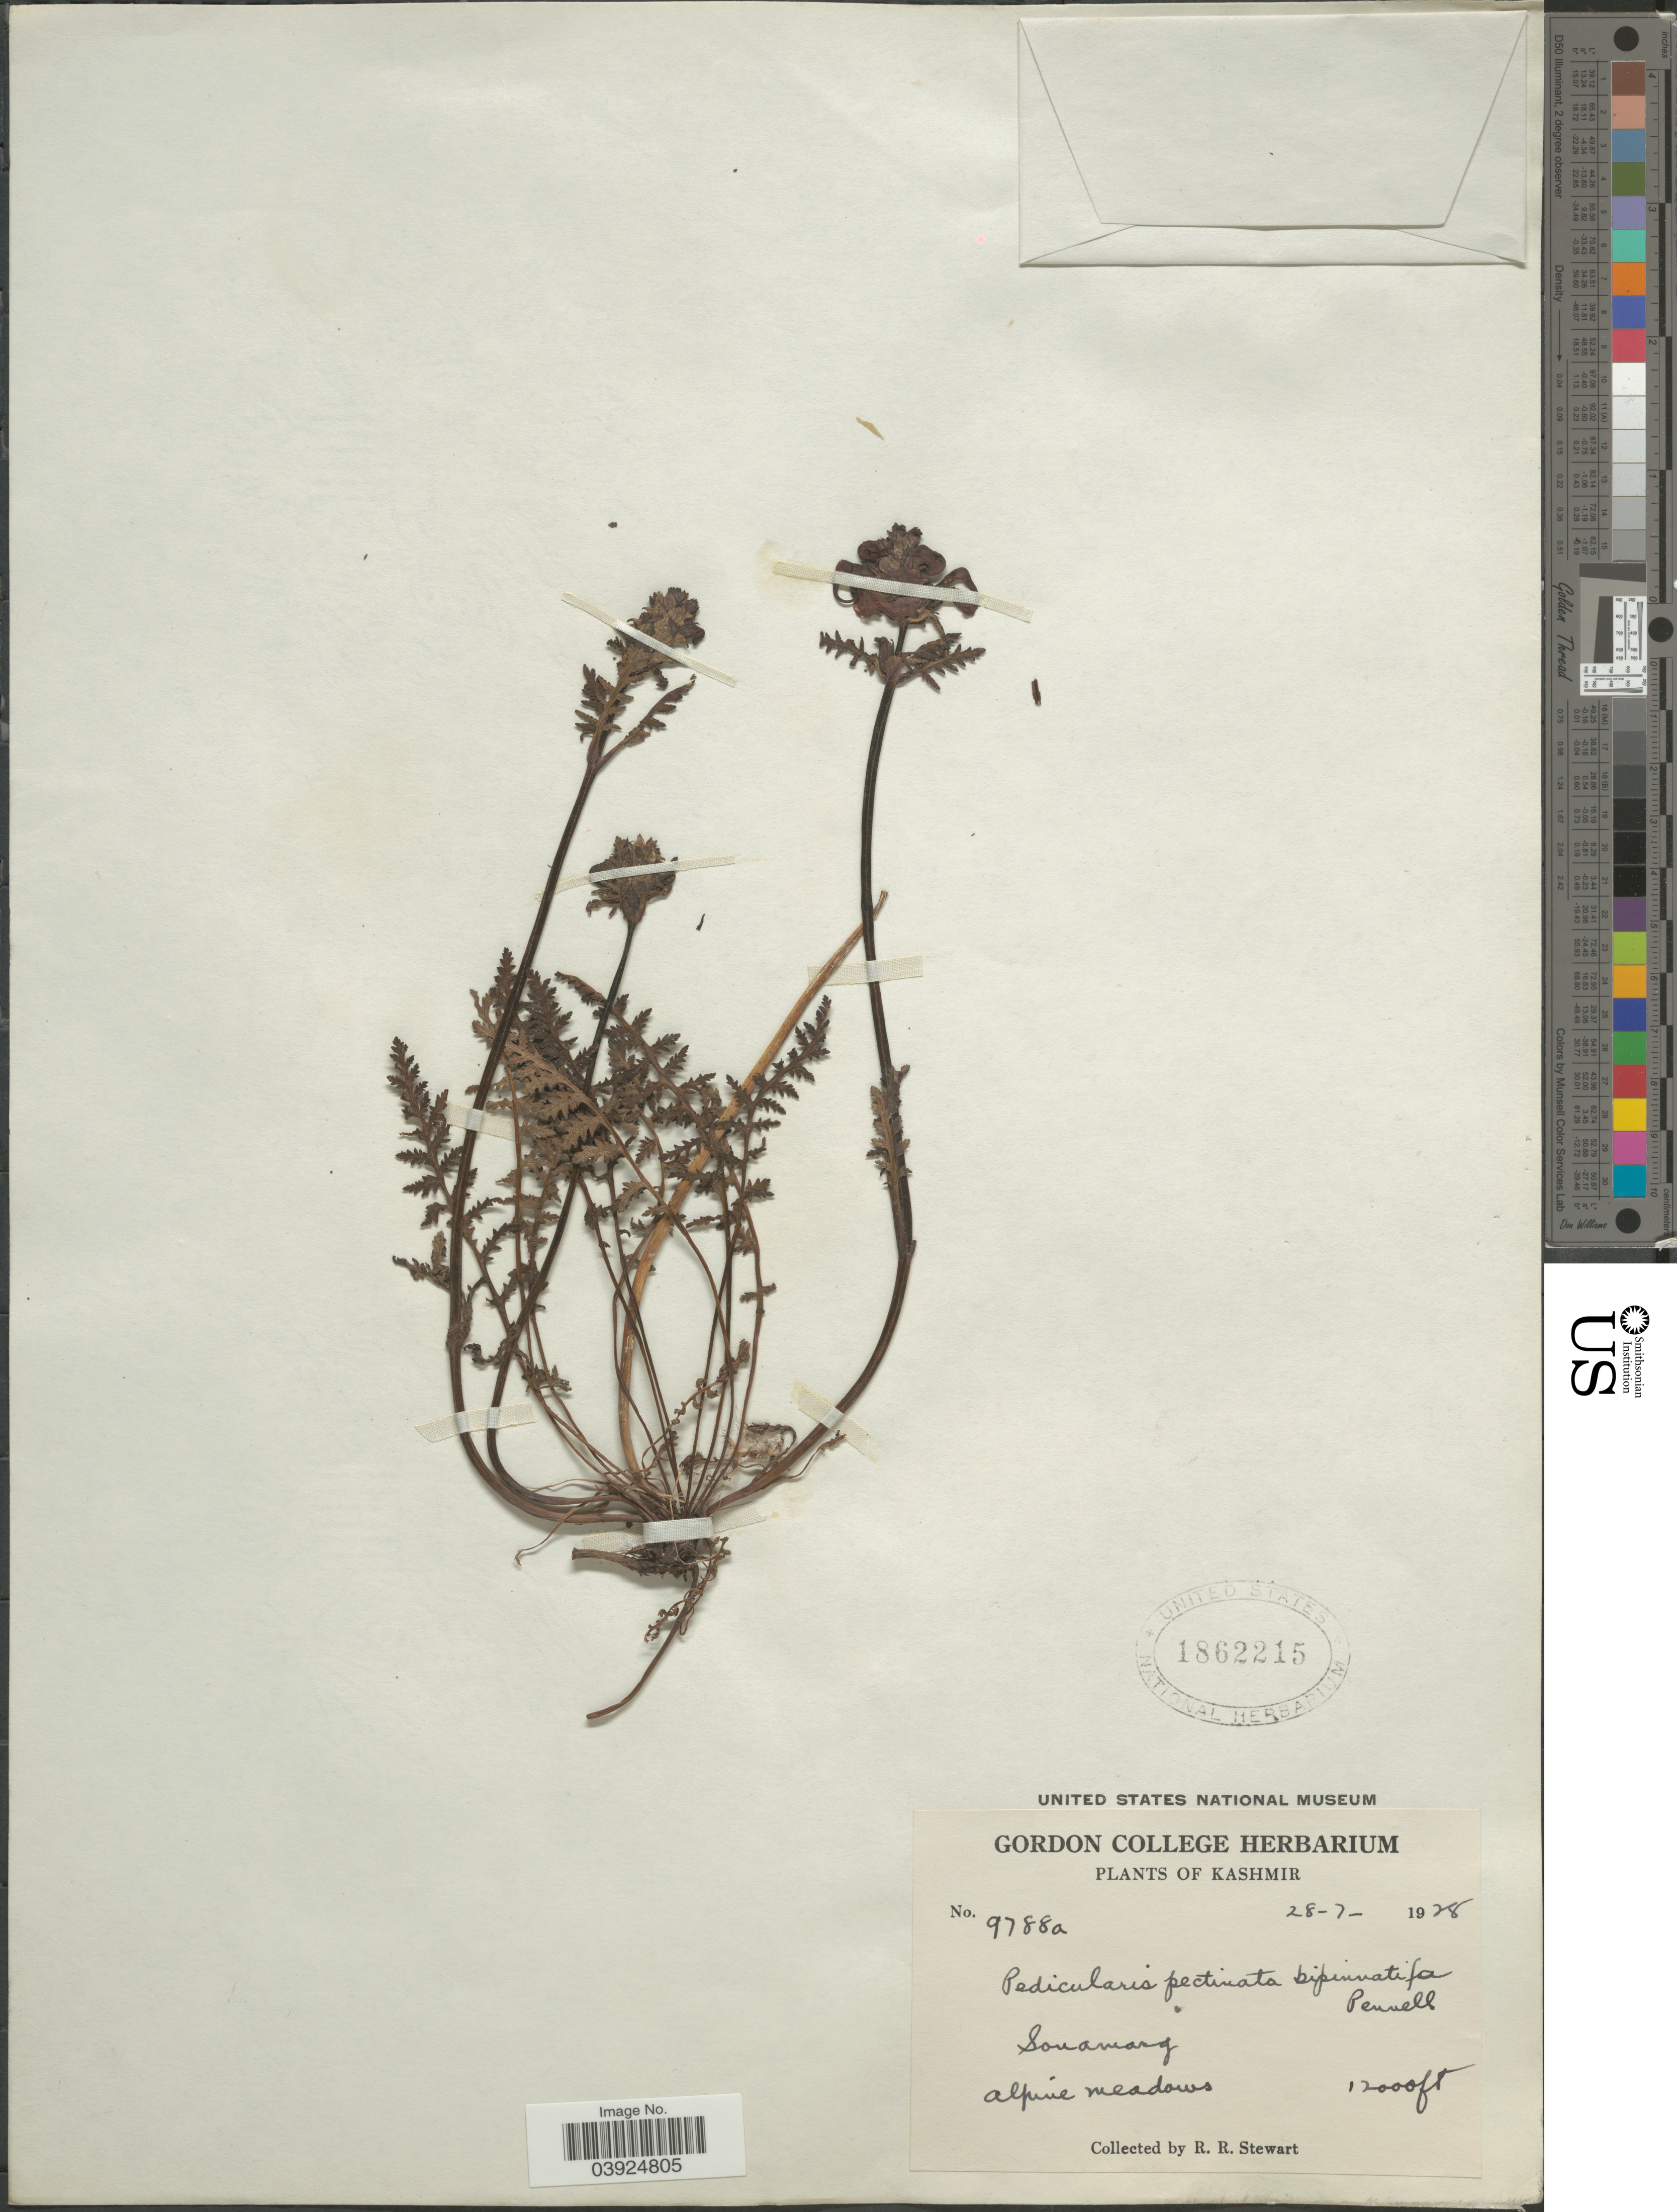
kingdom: Plantae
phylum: Tracheophyta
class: Magnoliopsida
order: Lamiales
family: Orobanchaceae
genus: Pedicularis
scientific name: Pedicularis pectinata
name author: Wall. ex Benth.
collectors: R. Stewart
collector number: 9788a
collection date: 1928-07-28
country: India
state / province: Jammu and Kashmir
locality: Kashmir. Sonamarg.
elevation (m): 3658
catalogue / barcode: US 1862215